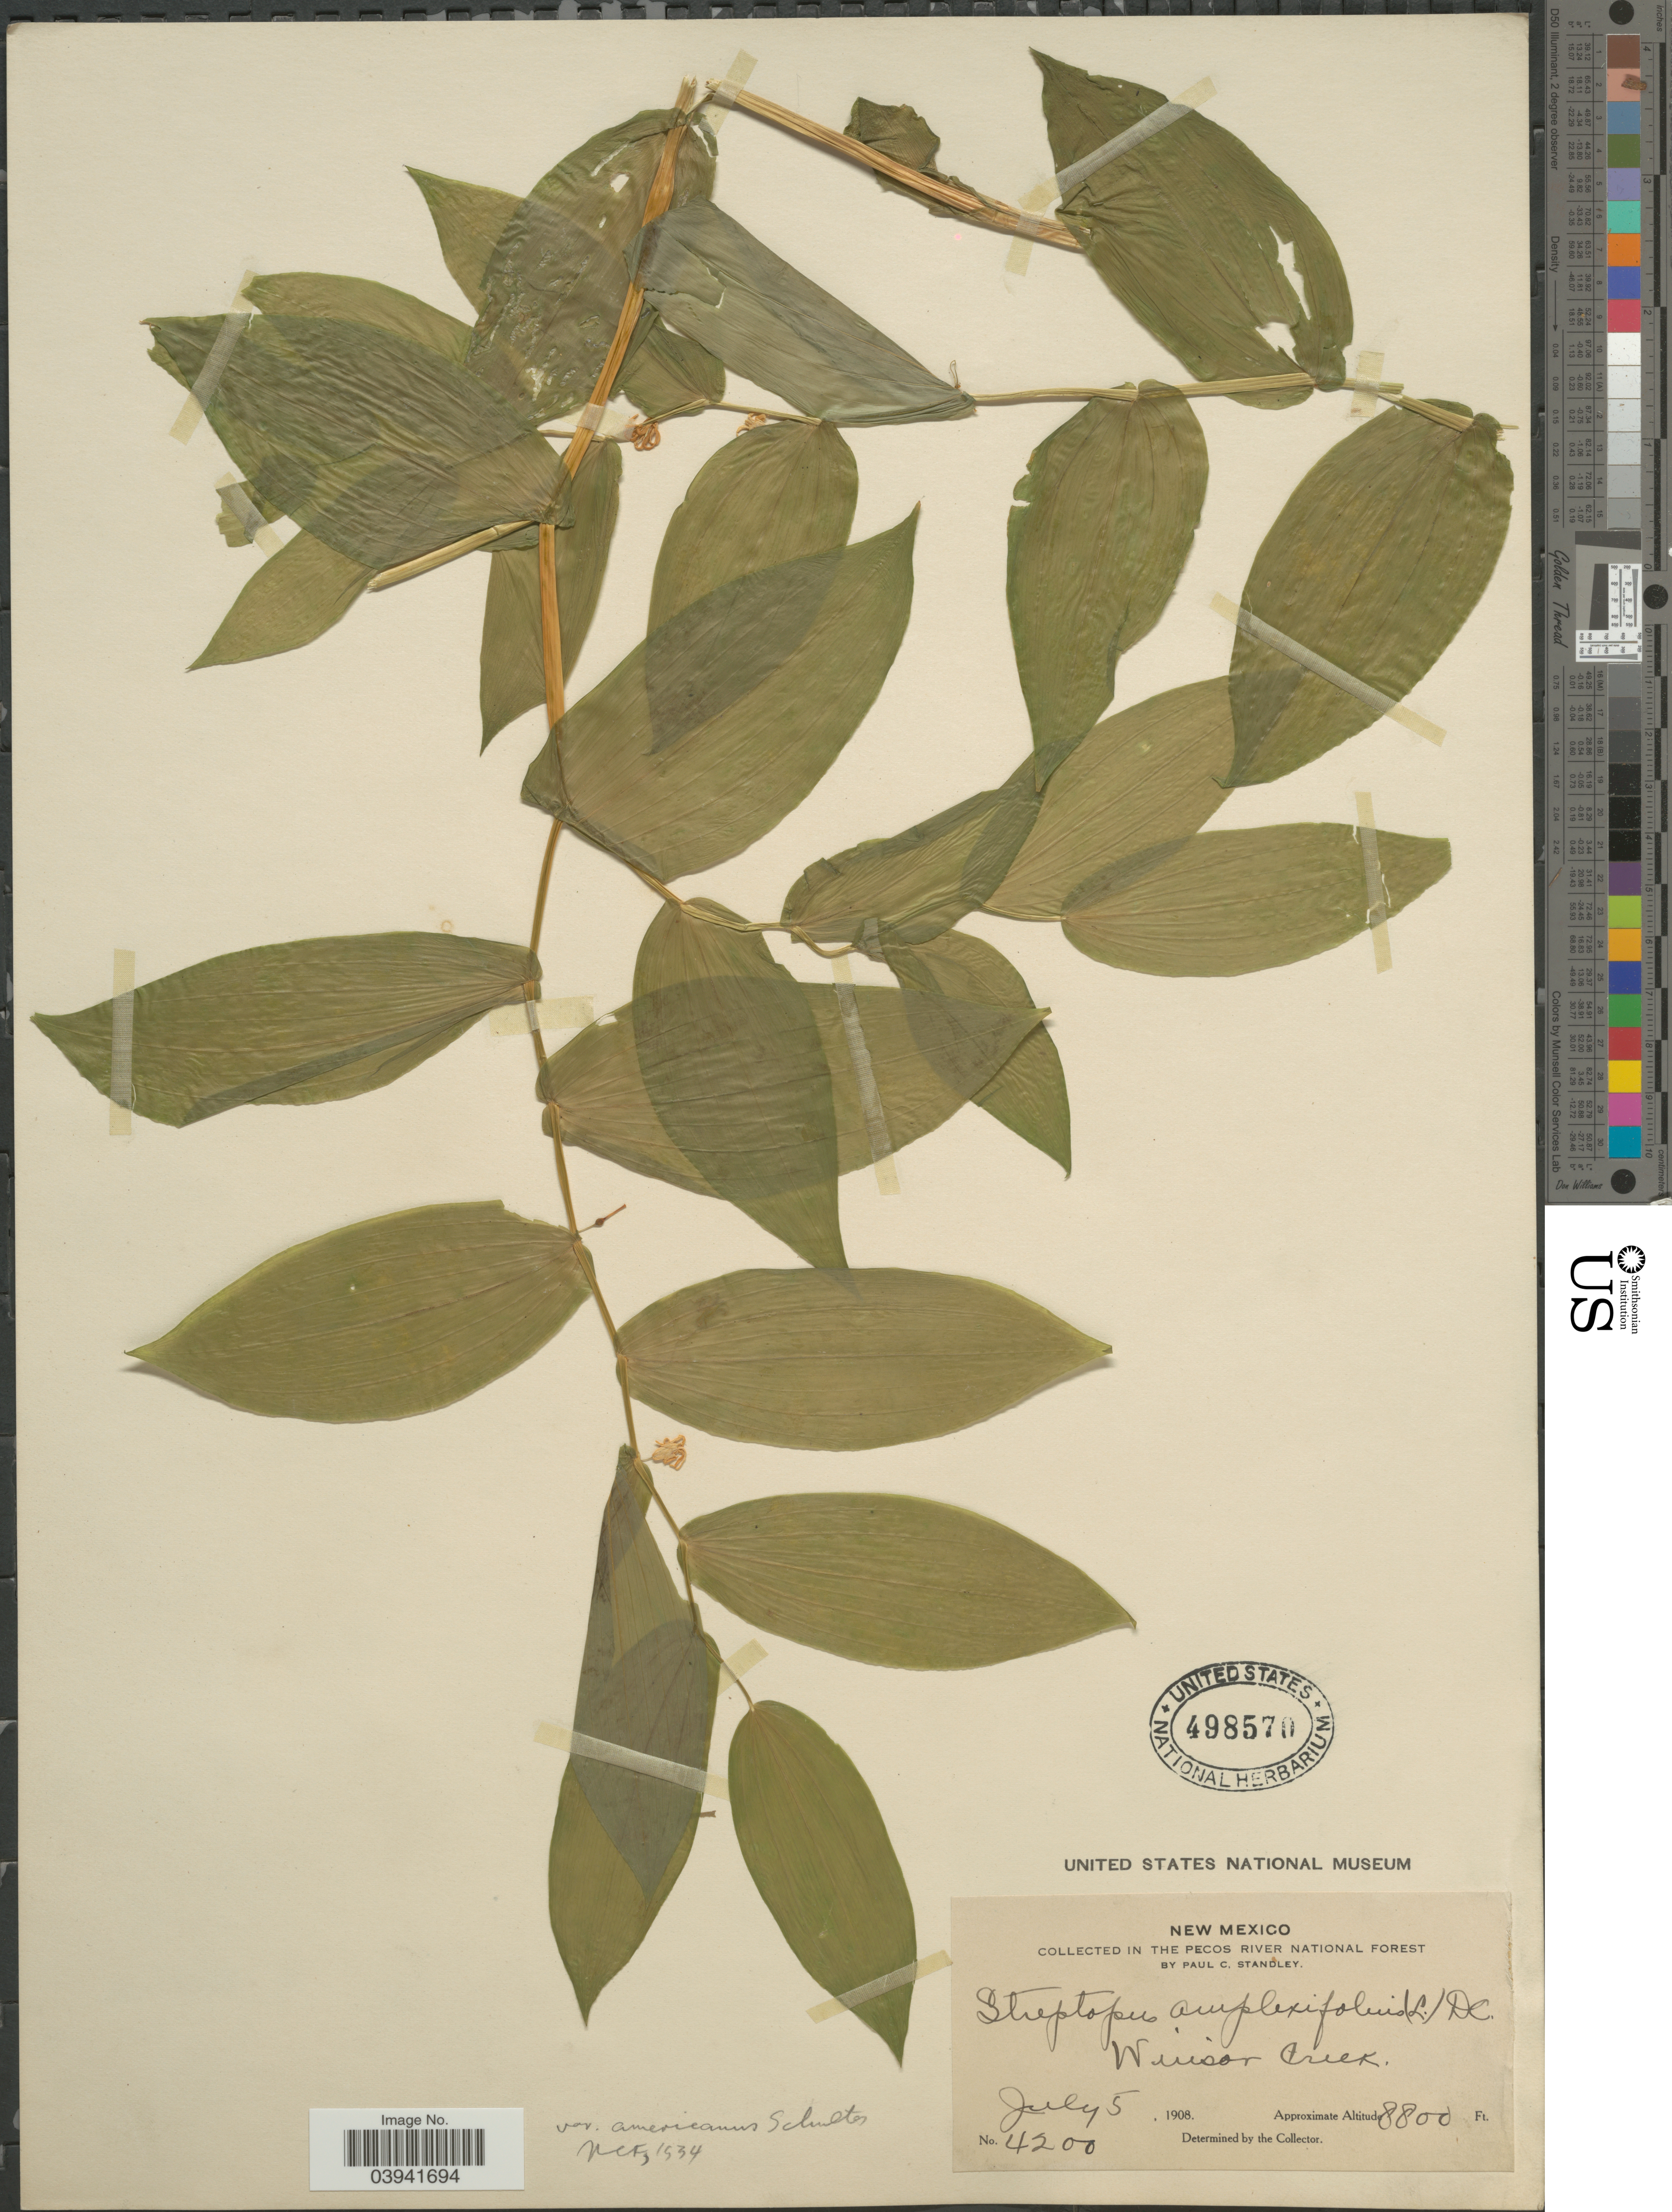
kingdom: Plantae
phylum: Tracheophyta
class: Liliopsida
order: Liliales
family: Liliaceae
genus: Streptopus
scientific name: Streptopus amplexifolius var. americanus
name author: Schult. & Schult. f.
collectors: P. C. Standley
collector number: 4200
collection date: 1908-07-05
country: United States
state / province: New Mexico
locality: In the Pecos River National Forest. Winsor Creek.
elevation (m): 2682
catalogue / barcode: US 498570